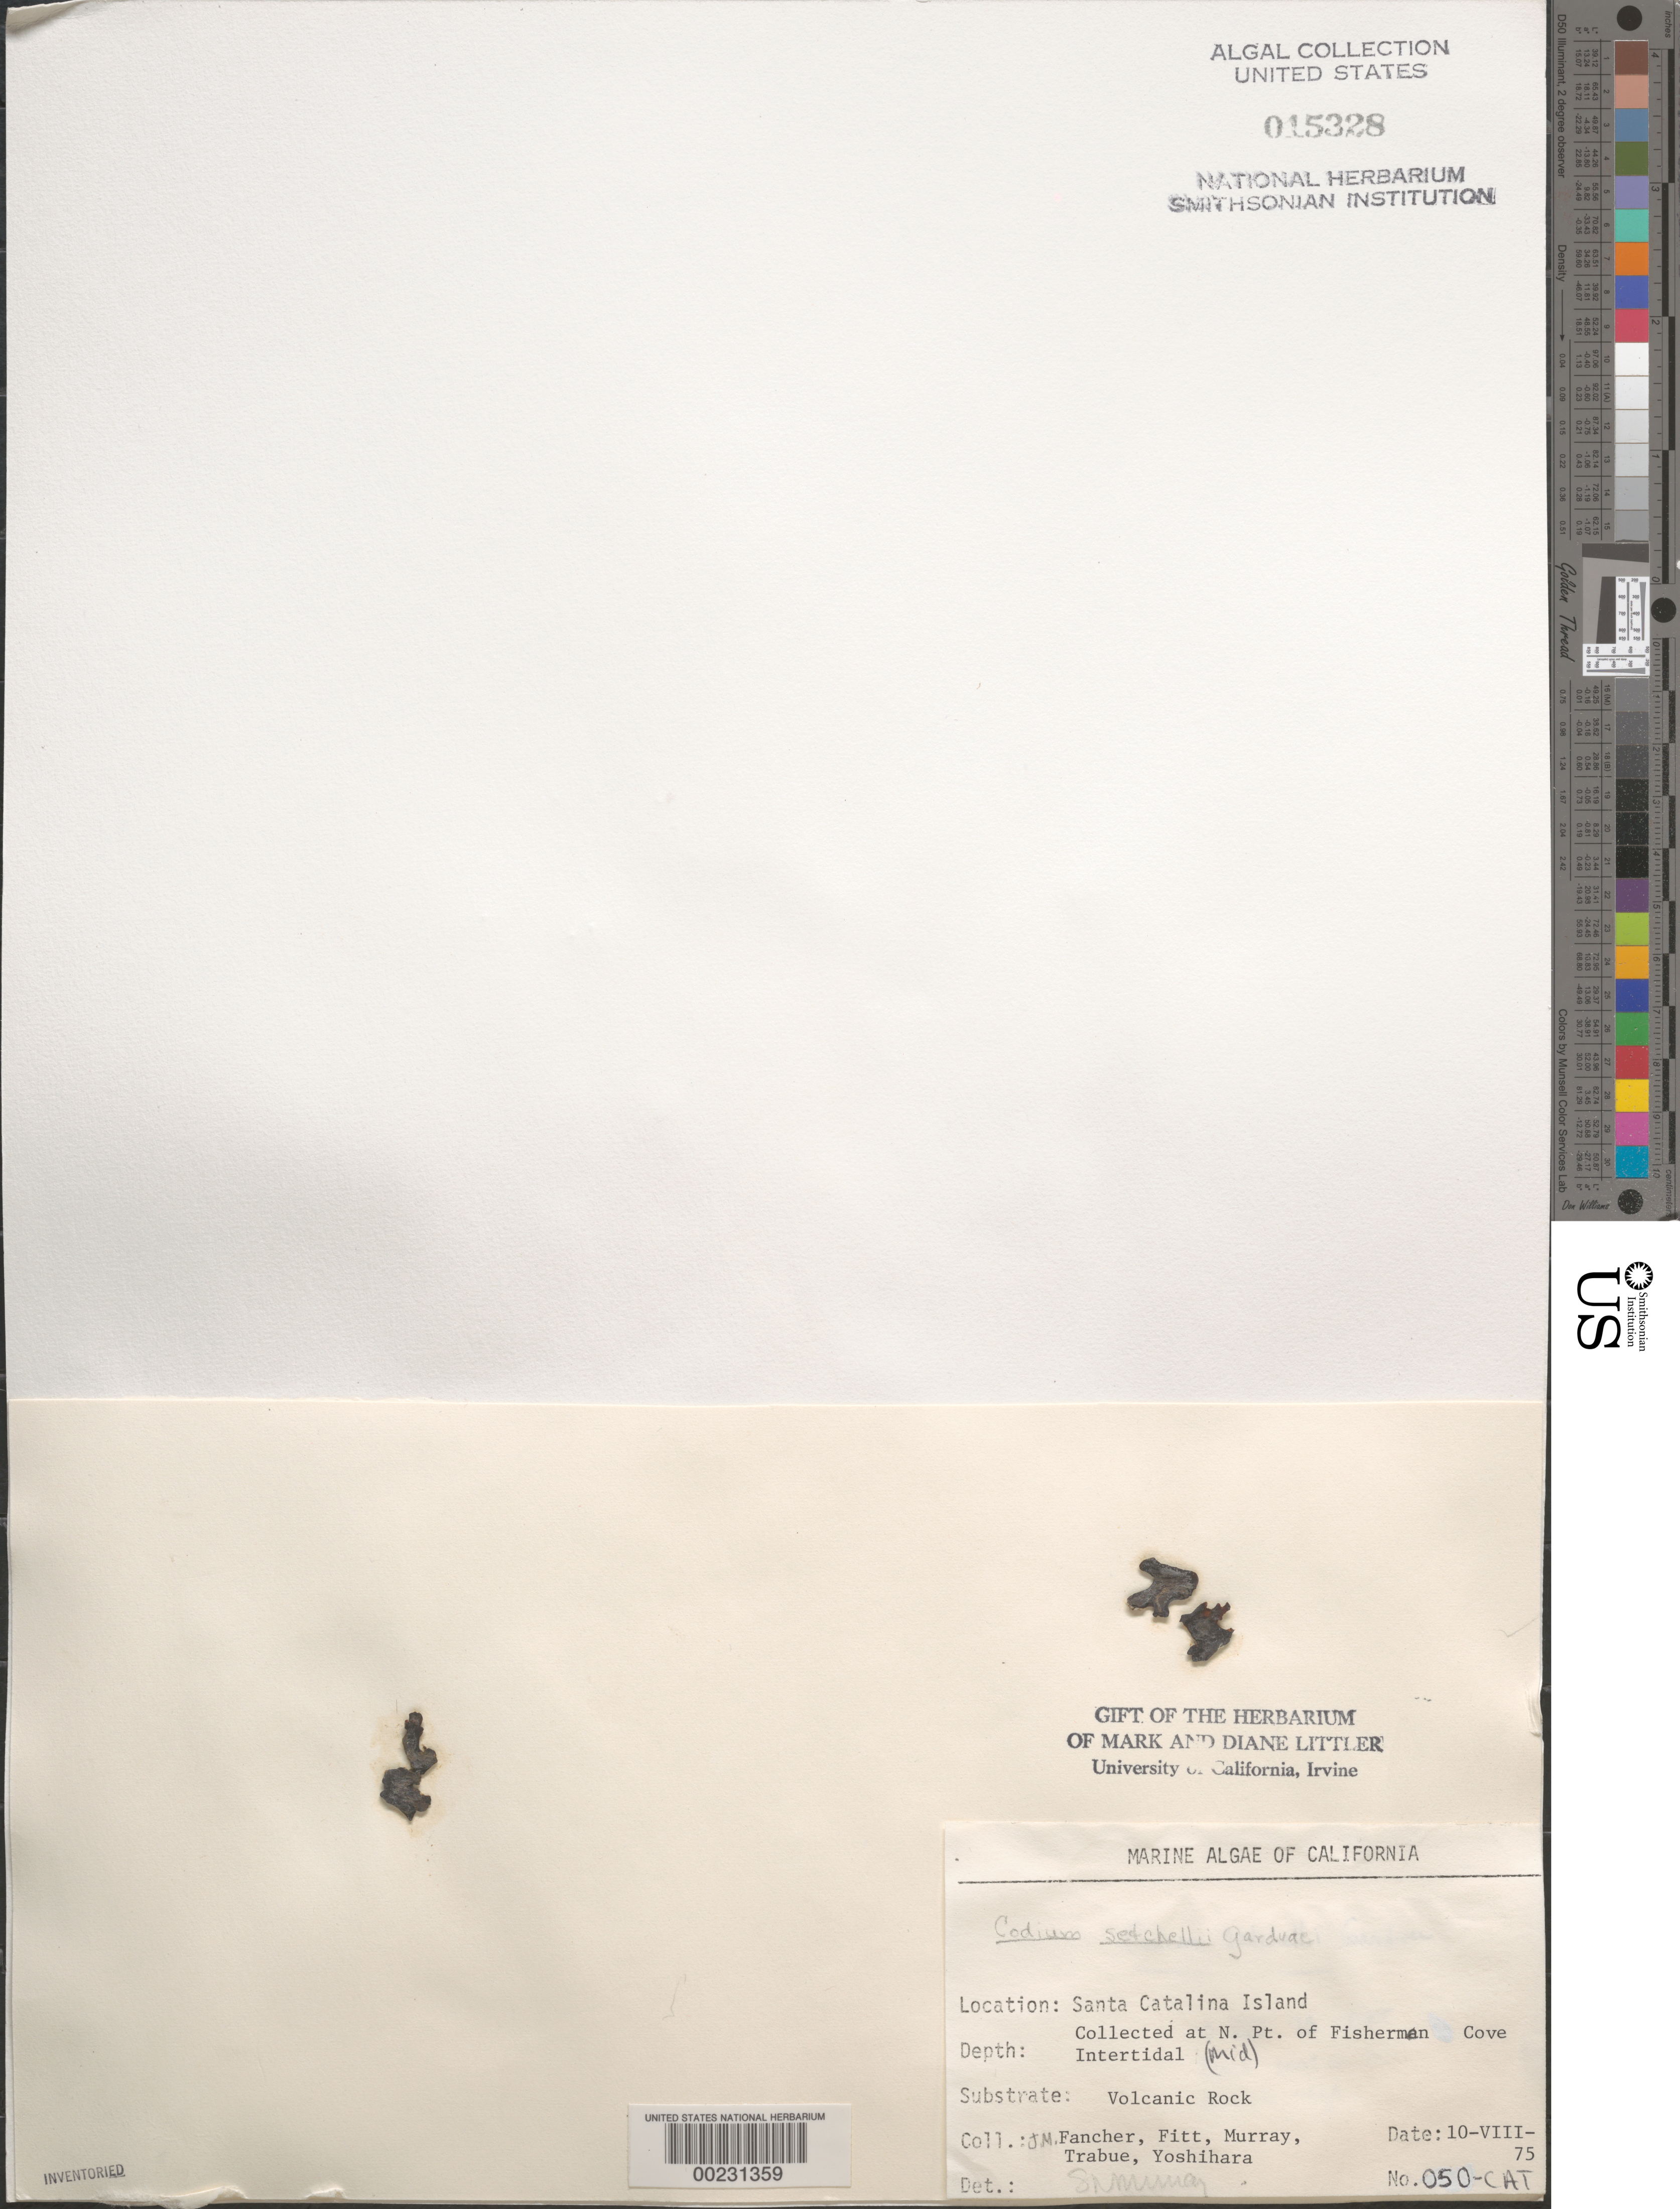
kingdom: Plantae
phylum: Chlorophyta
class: Ulvophyceae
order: Bryopsidales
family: Codiaceae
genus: Codium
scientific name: Codium setchellii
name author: N.L. Gardner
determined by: Murray, S. N.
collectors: J. Fancher, W. Fitt, S. N. Murray, P. J. Trabue & K. Yoshihara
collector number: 050-cat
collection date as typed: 10 Aug 1975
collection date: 1975-08-10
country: United States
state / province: California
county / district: Los Angeles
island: Santa Catalina Island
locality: Fisherman Cove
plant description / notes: BLM-SOCALBIGHT Rocky Intertidal Survey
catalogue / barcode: US 15328